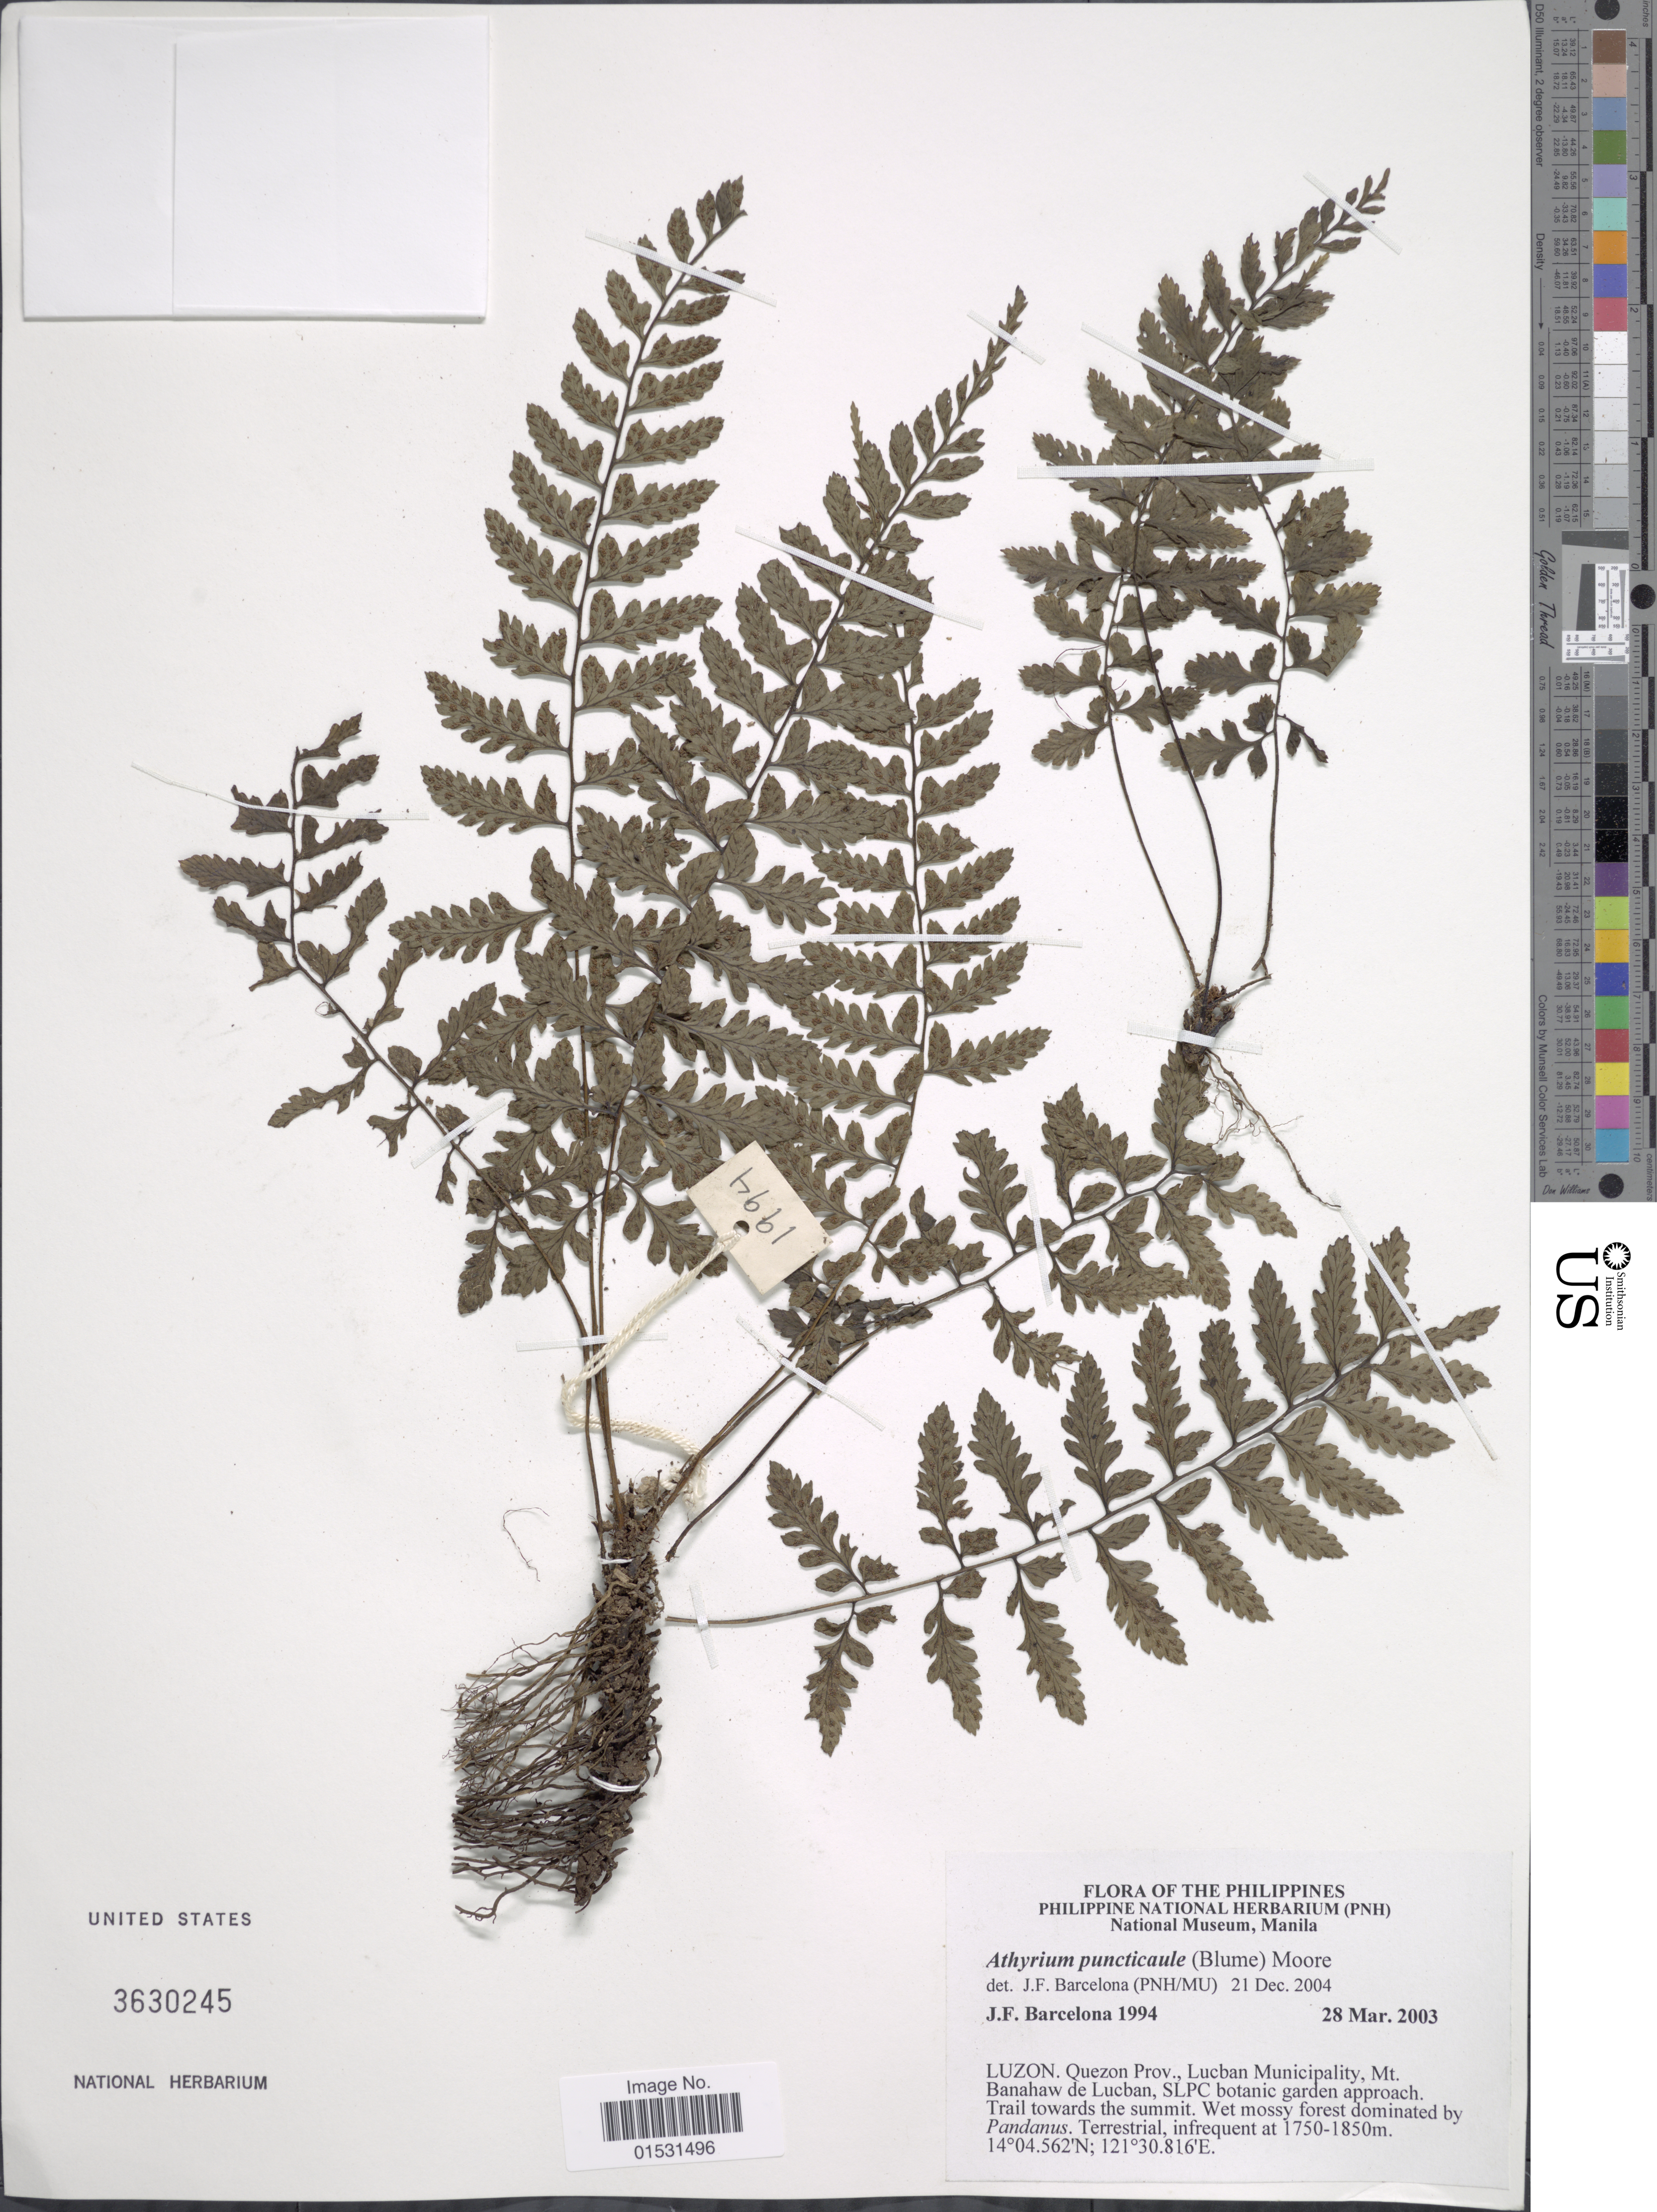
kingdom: Plantae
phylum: Tracheophyta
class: Polypodiopsida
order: Polypodiales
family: Athyriaceae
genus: Athyrium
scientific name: Athyrium puncticaule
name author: (Blume) T. Moore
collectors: J. F. Barcelona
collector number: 1994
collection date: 2003-03-28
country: Philippines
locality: Luzon. Quezon Prov., Lucban Municipality, Mt. Banahaw de Lucban, SLPC botanic garden approach. Trail towards the summit.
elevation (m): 1750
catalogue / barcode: US 3630245